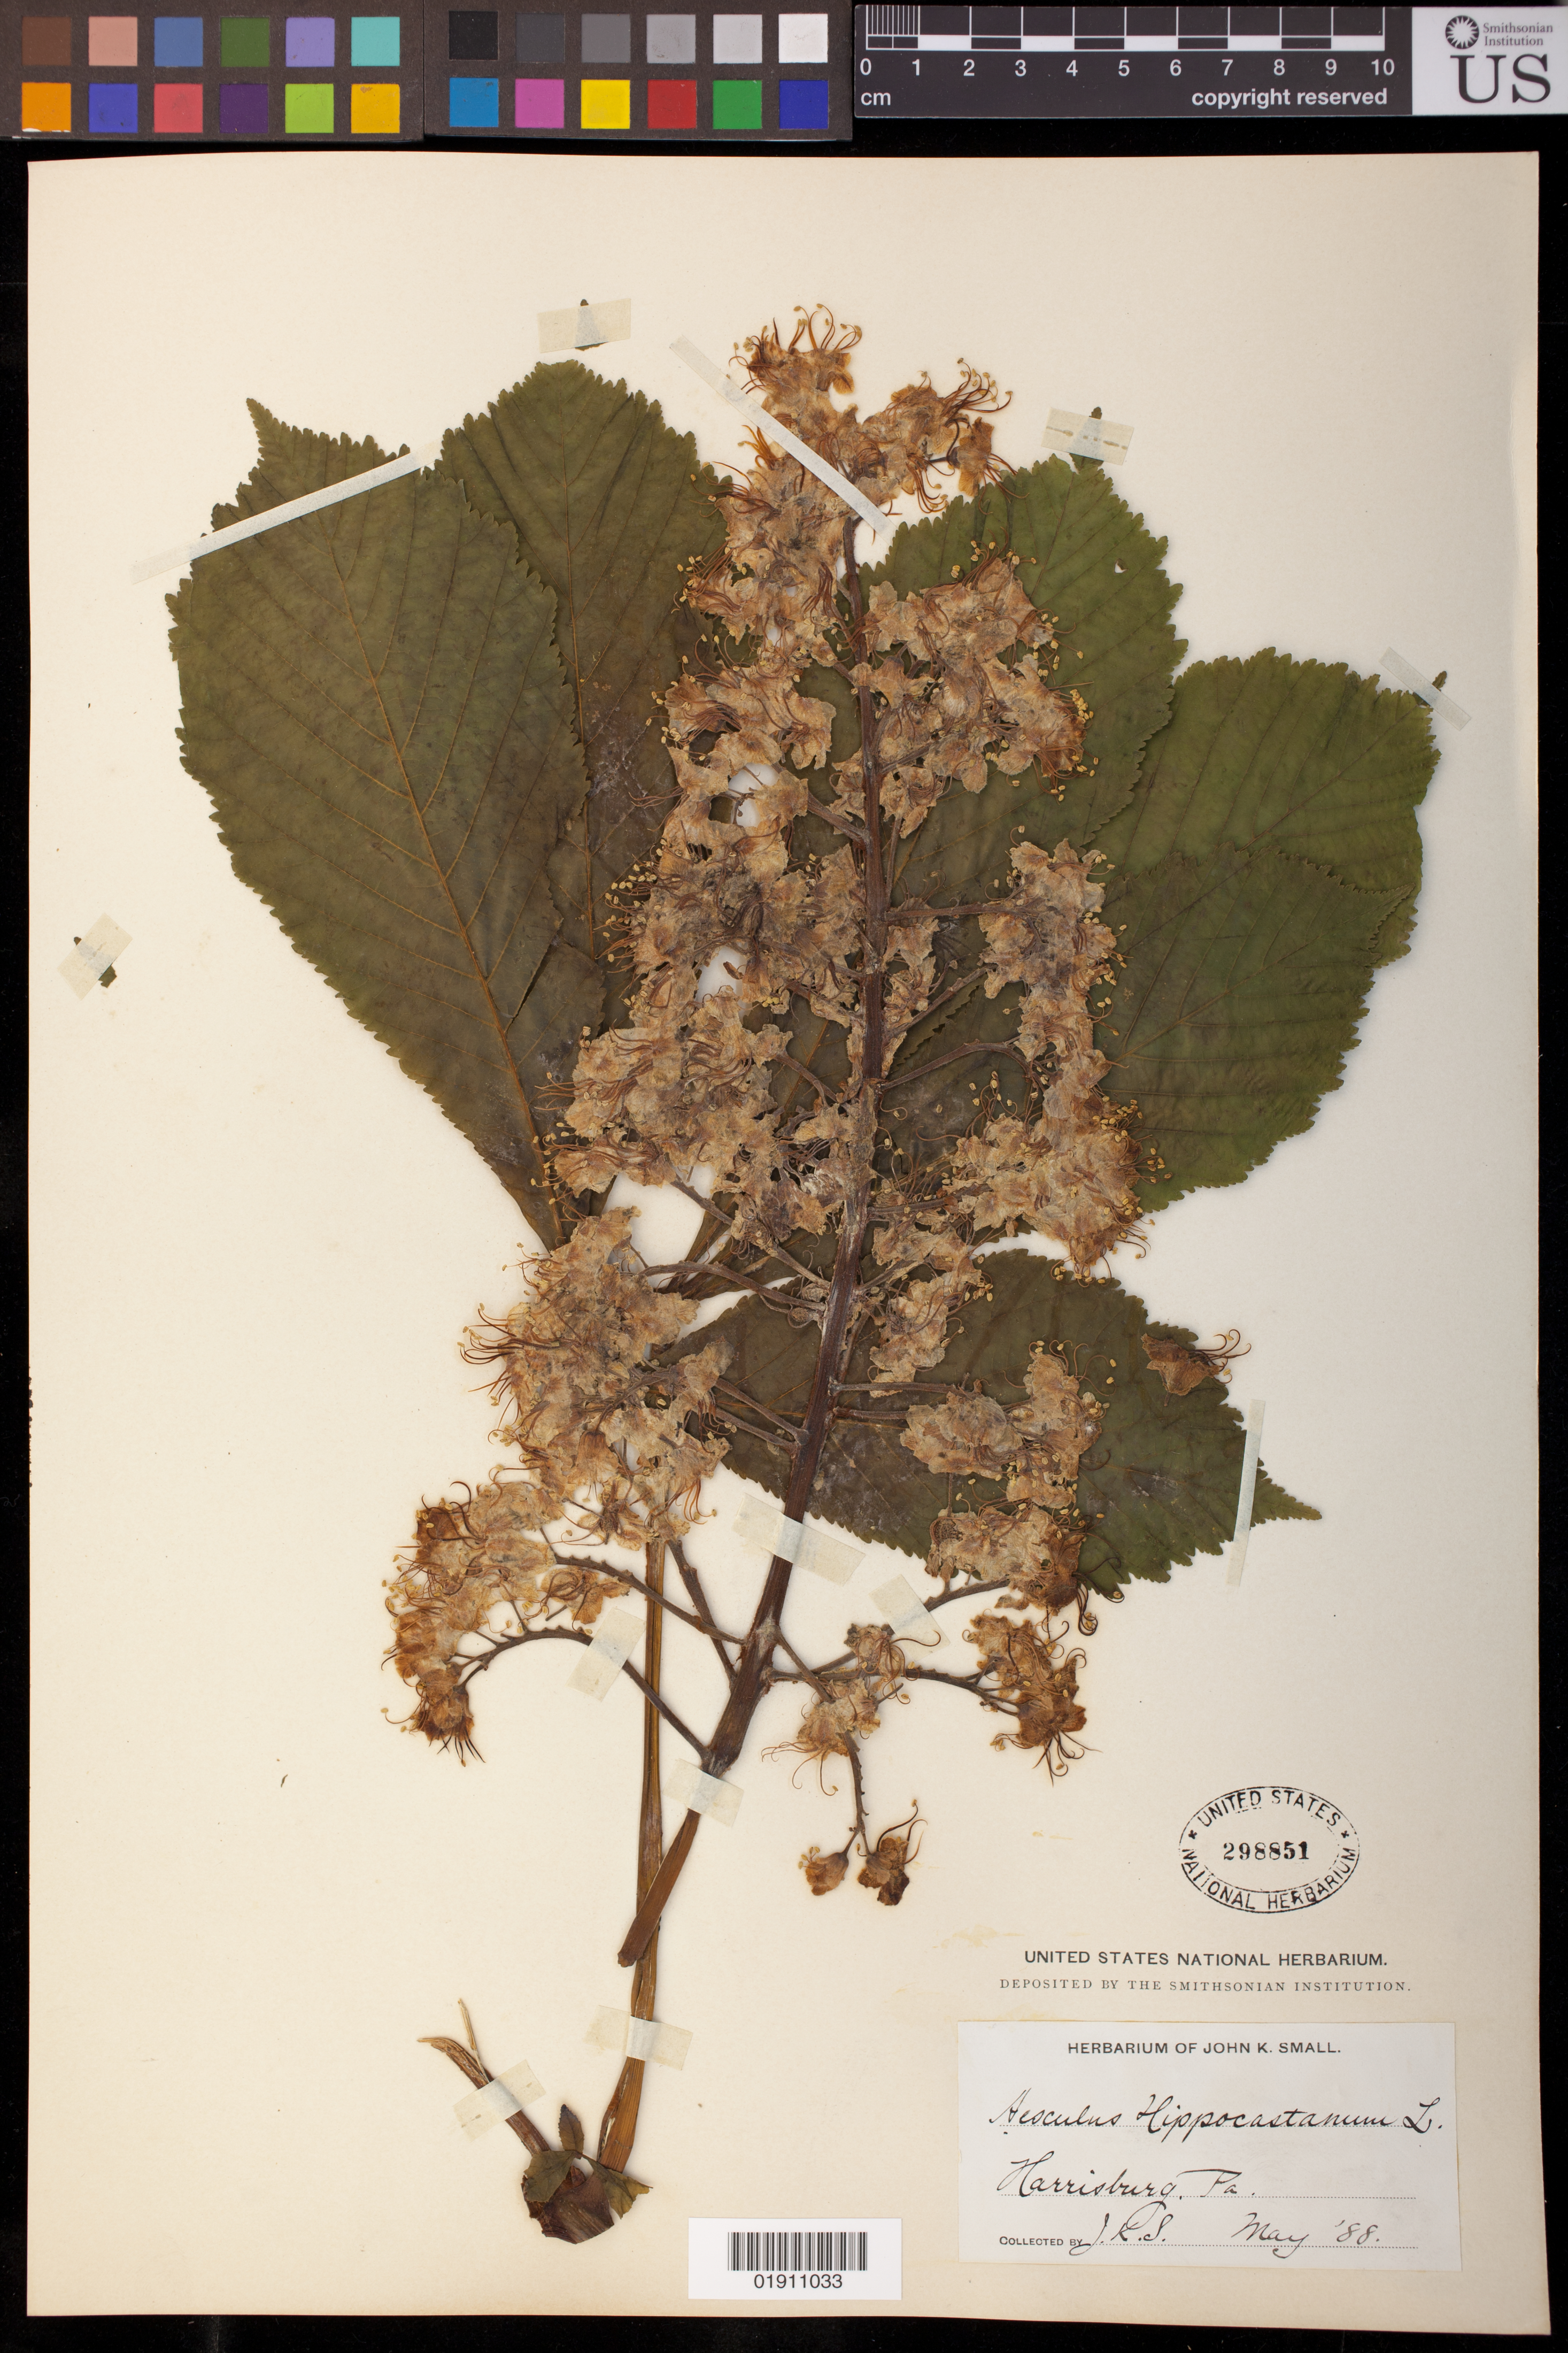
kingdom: Plantae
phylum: Tracheophyta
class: Magnoliopsida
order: Sapindales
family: Sapindaceae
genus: Aesculus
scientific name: Aesculus hippocastanum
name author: L.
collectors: J. K. Small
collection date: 1888-05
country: United States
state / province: Pennsylvania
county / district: Dauphin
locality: Harrisburg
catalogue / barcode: US 298851